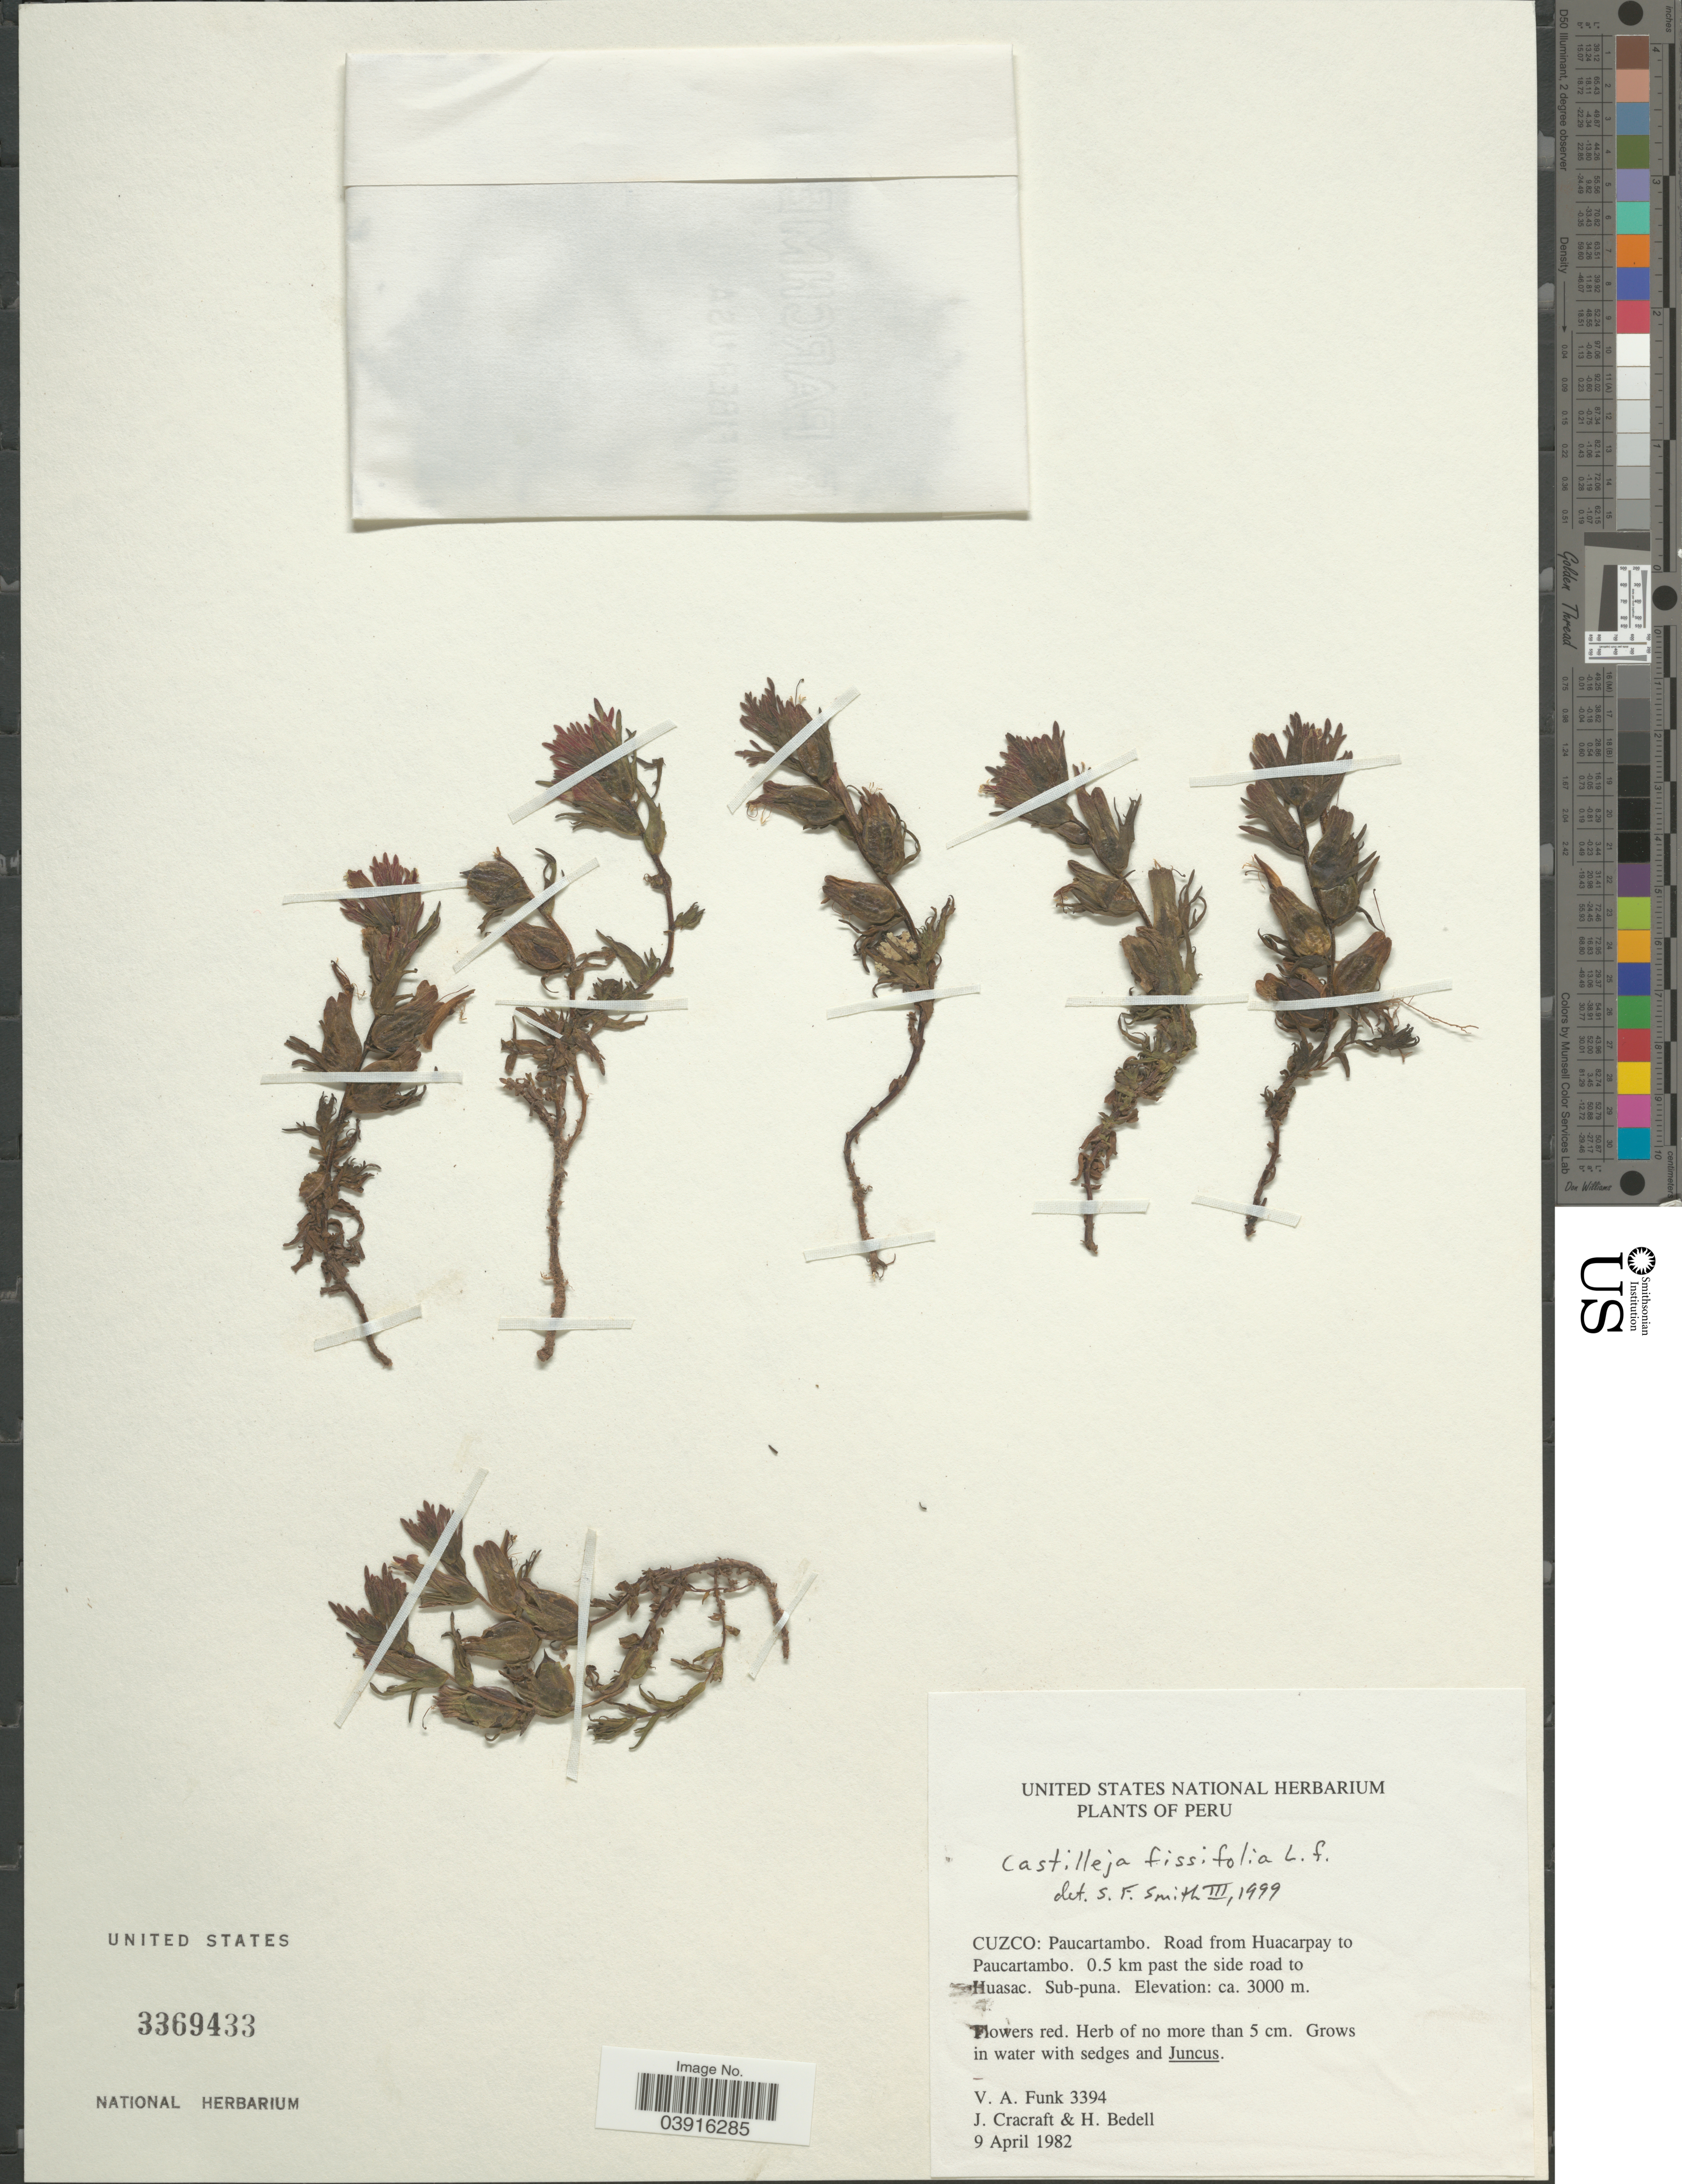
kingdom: Plantae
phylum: Tracheophyta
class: Magnoliopsida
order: Lamiales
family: Orobanchaceae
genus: Castilleja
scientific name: Castilleja fissifolia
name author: L. f.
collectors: V. Funk, J. L. Cracraft & H. Bedell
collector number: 3394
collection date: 1982-04-09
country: Peru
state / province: Cusco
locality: Cuzco: Paucartambo. Road from Huacarpay to Paucartambo. 0.5 km past the side road to Huasac.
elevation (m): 3000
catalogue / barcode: US 3369433